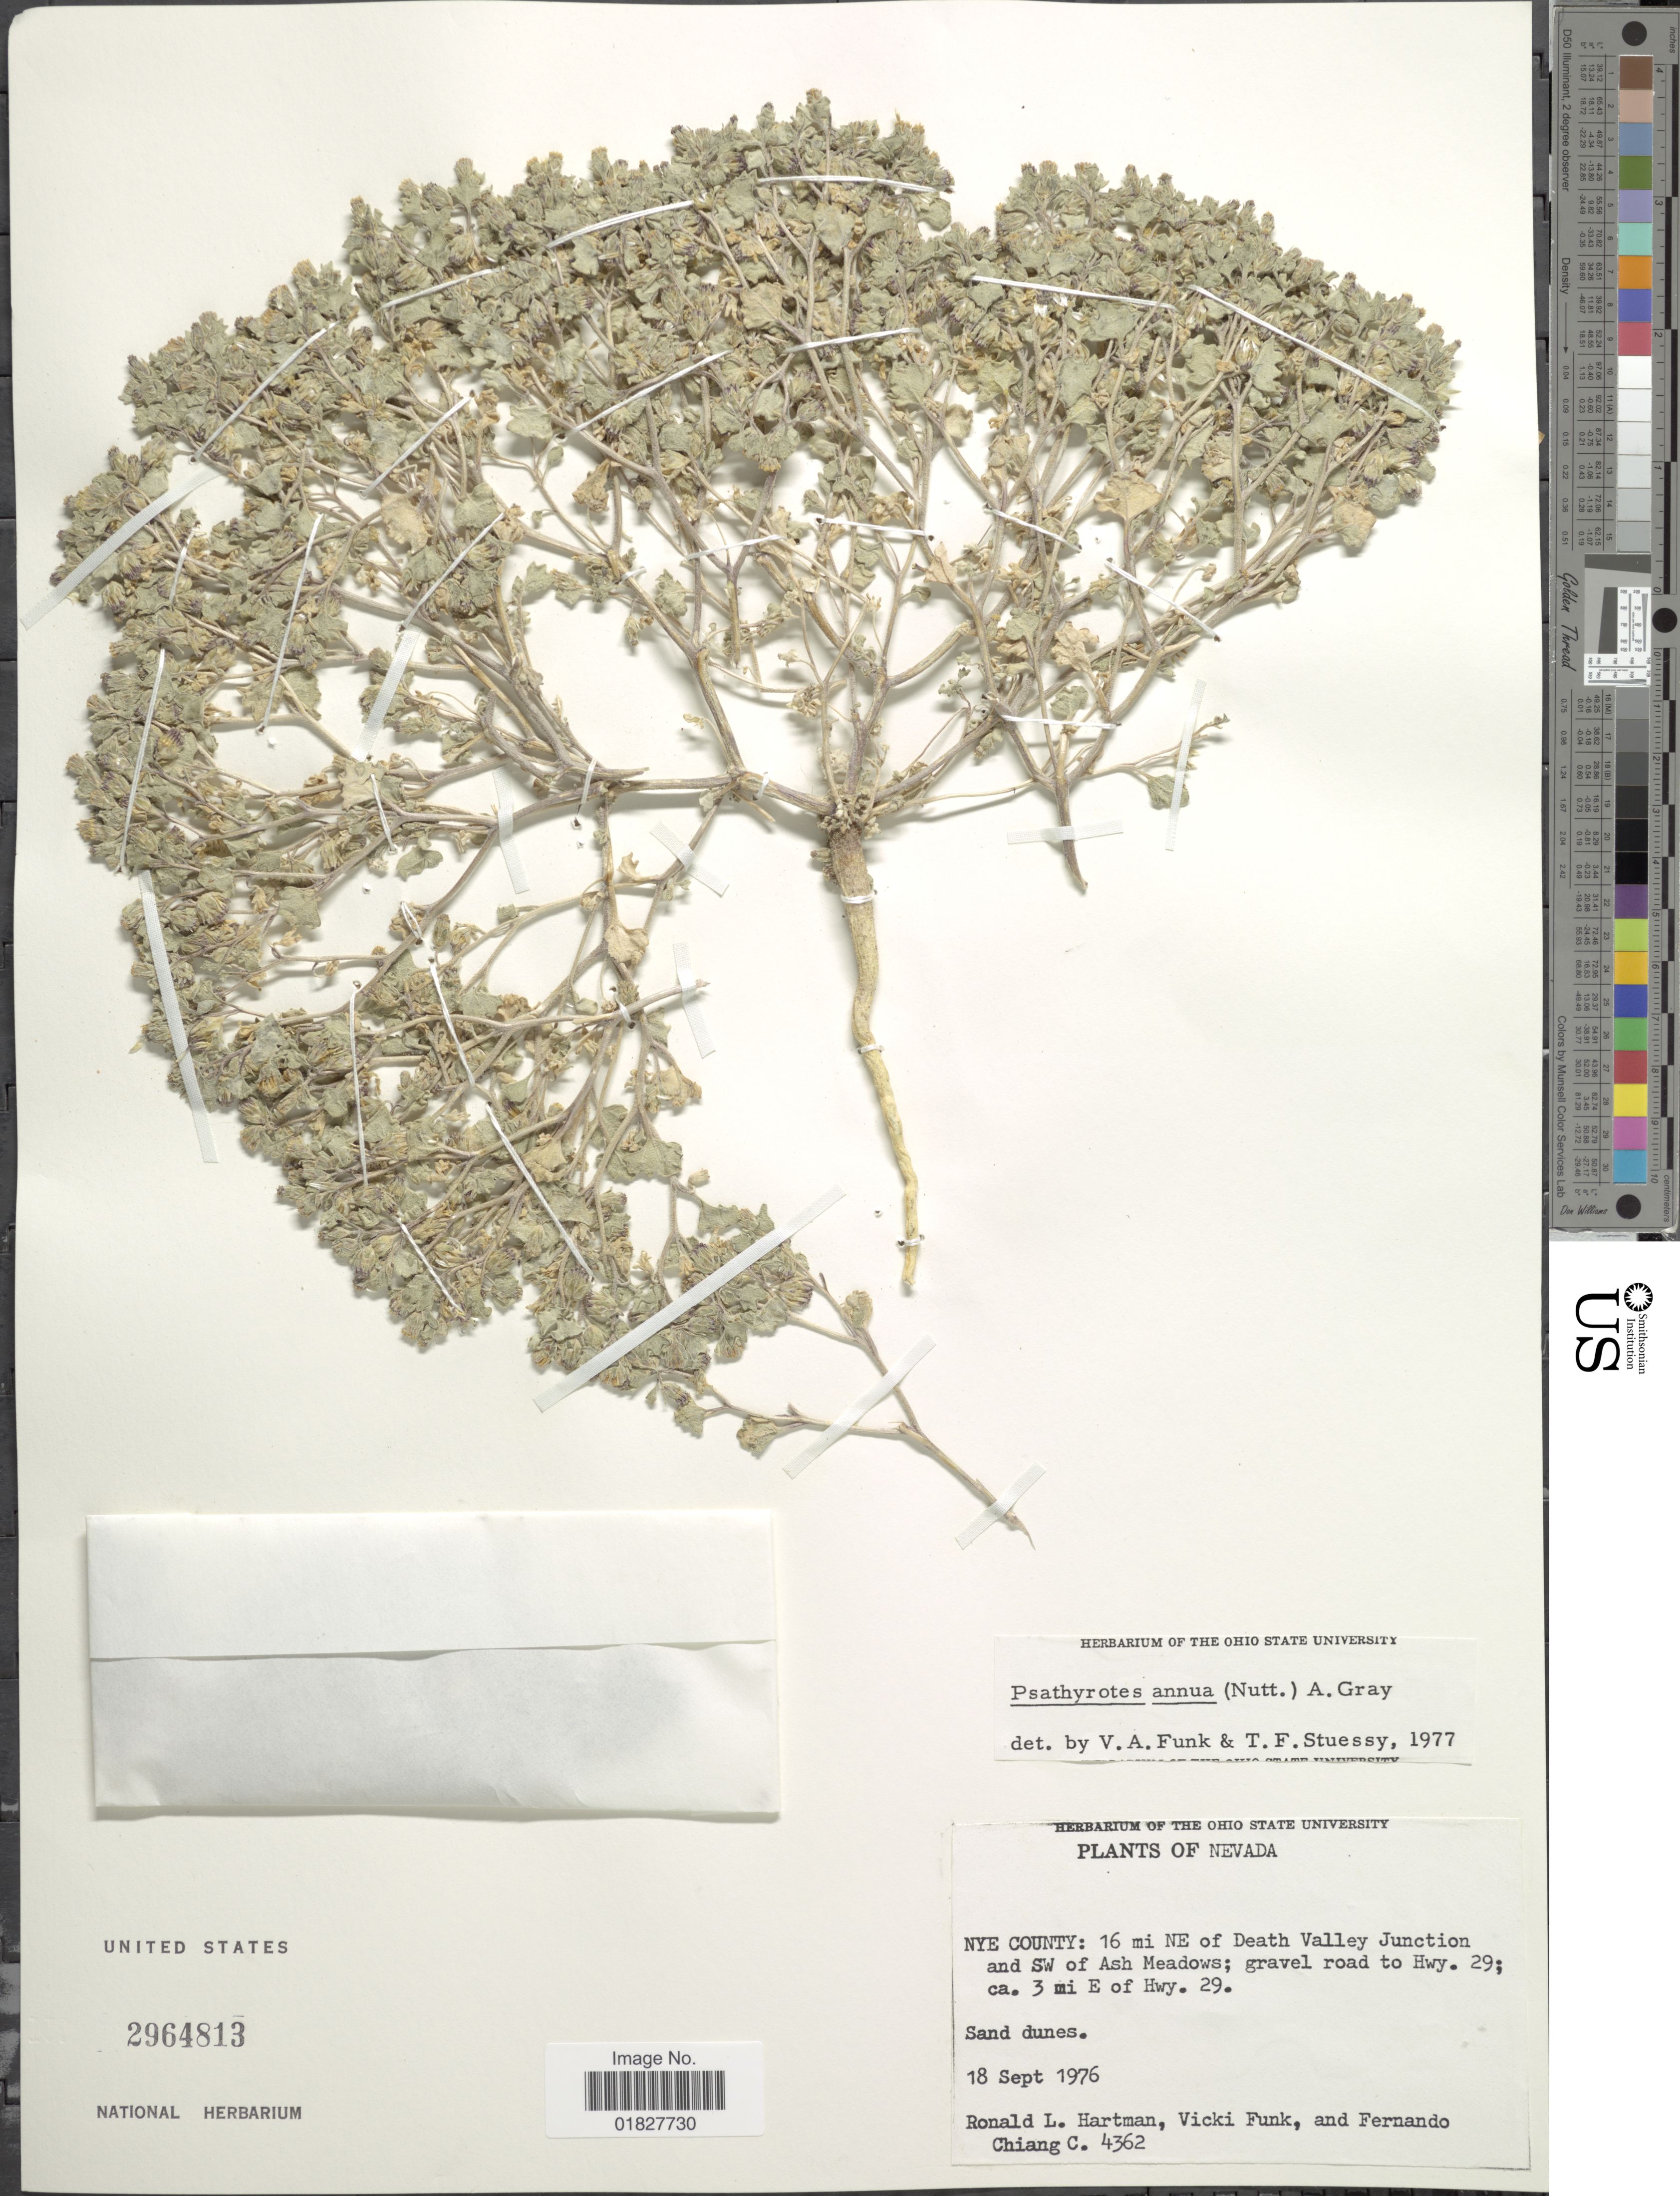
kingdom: Plantae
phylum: Tracheophyta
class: Magnoliopsida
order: Asterales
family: Asteraceae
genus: Psathyrotes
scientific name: Psathyrotes annua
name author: (Nutt.) A. Gray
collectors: R. L. Hartman, V. Funk & F. Chiang C.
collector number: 4362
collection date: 1976-09-18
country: United States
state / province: Nevada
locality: Nye County, 16 mi NE of Death Valley Junction and SW of Ash Meadows, gravel road to Hwy. 29, ca 3 mi E of Hwy 29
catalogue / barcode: US 2964813